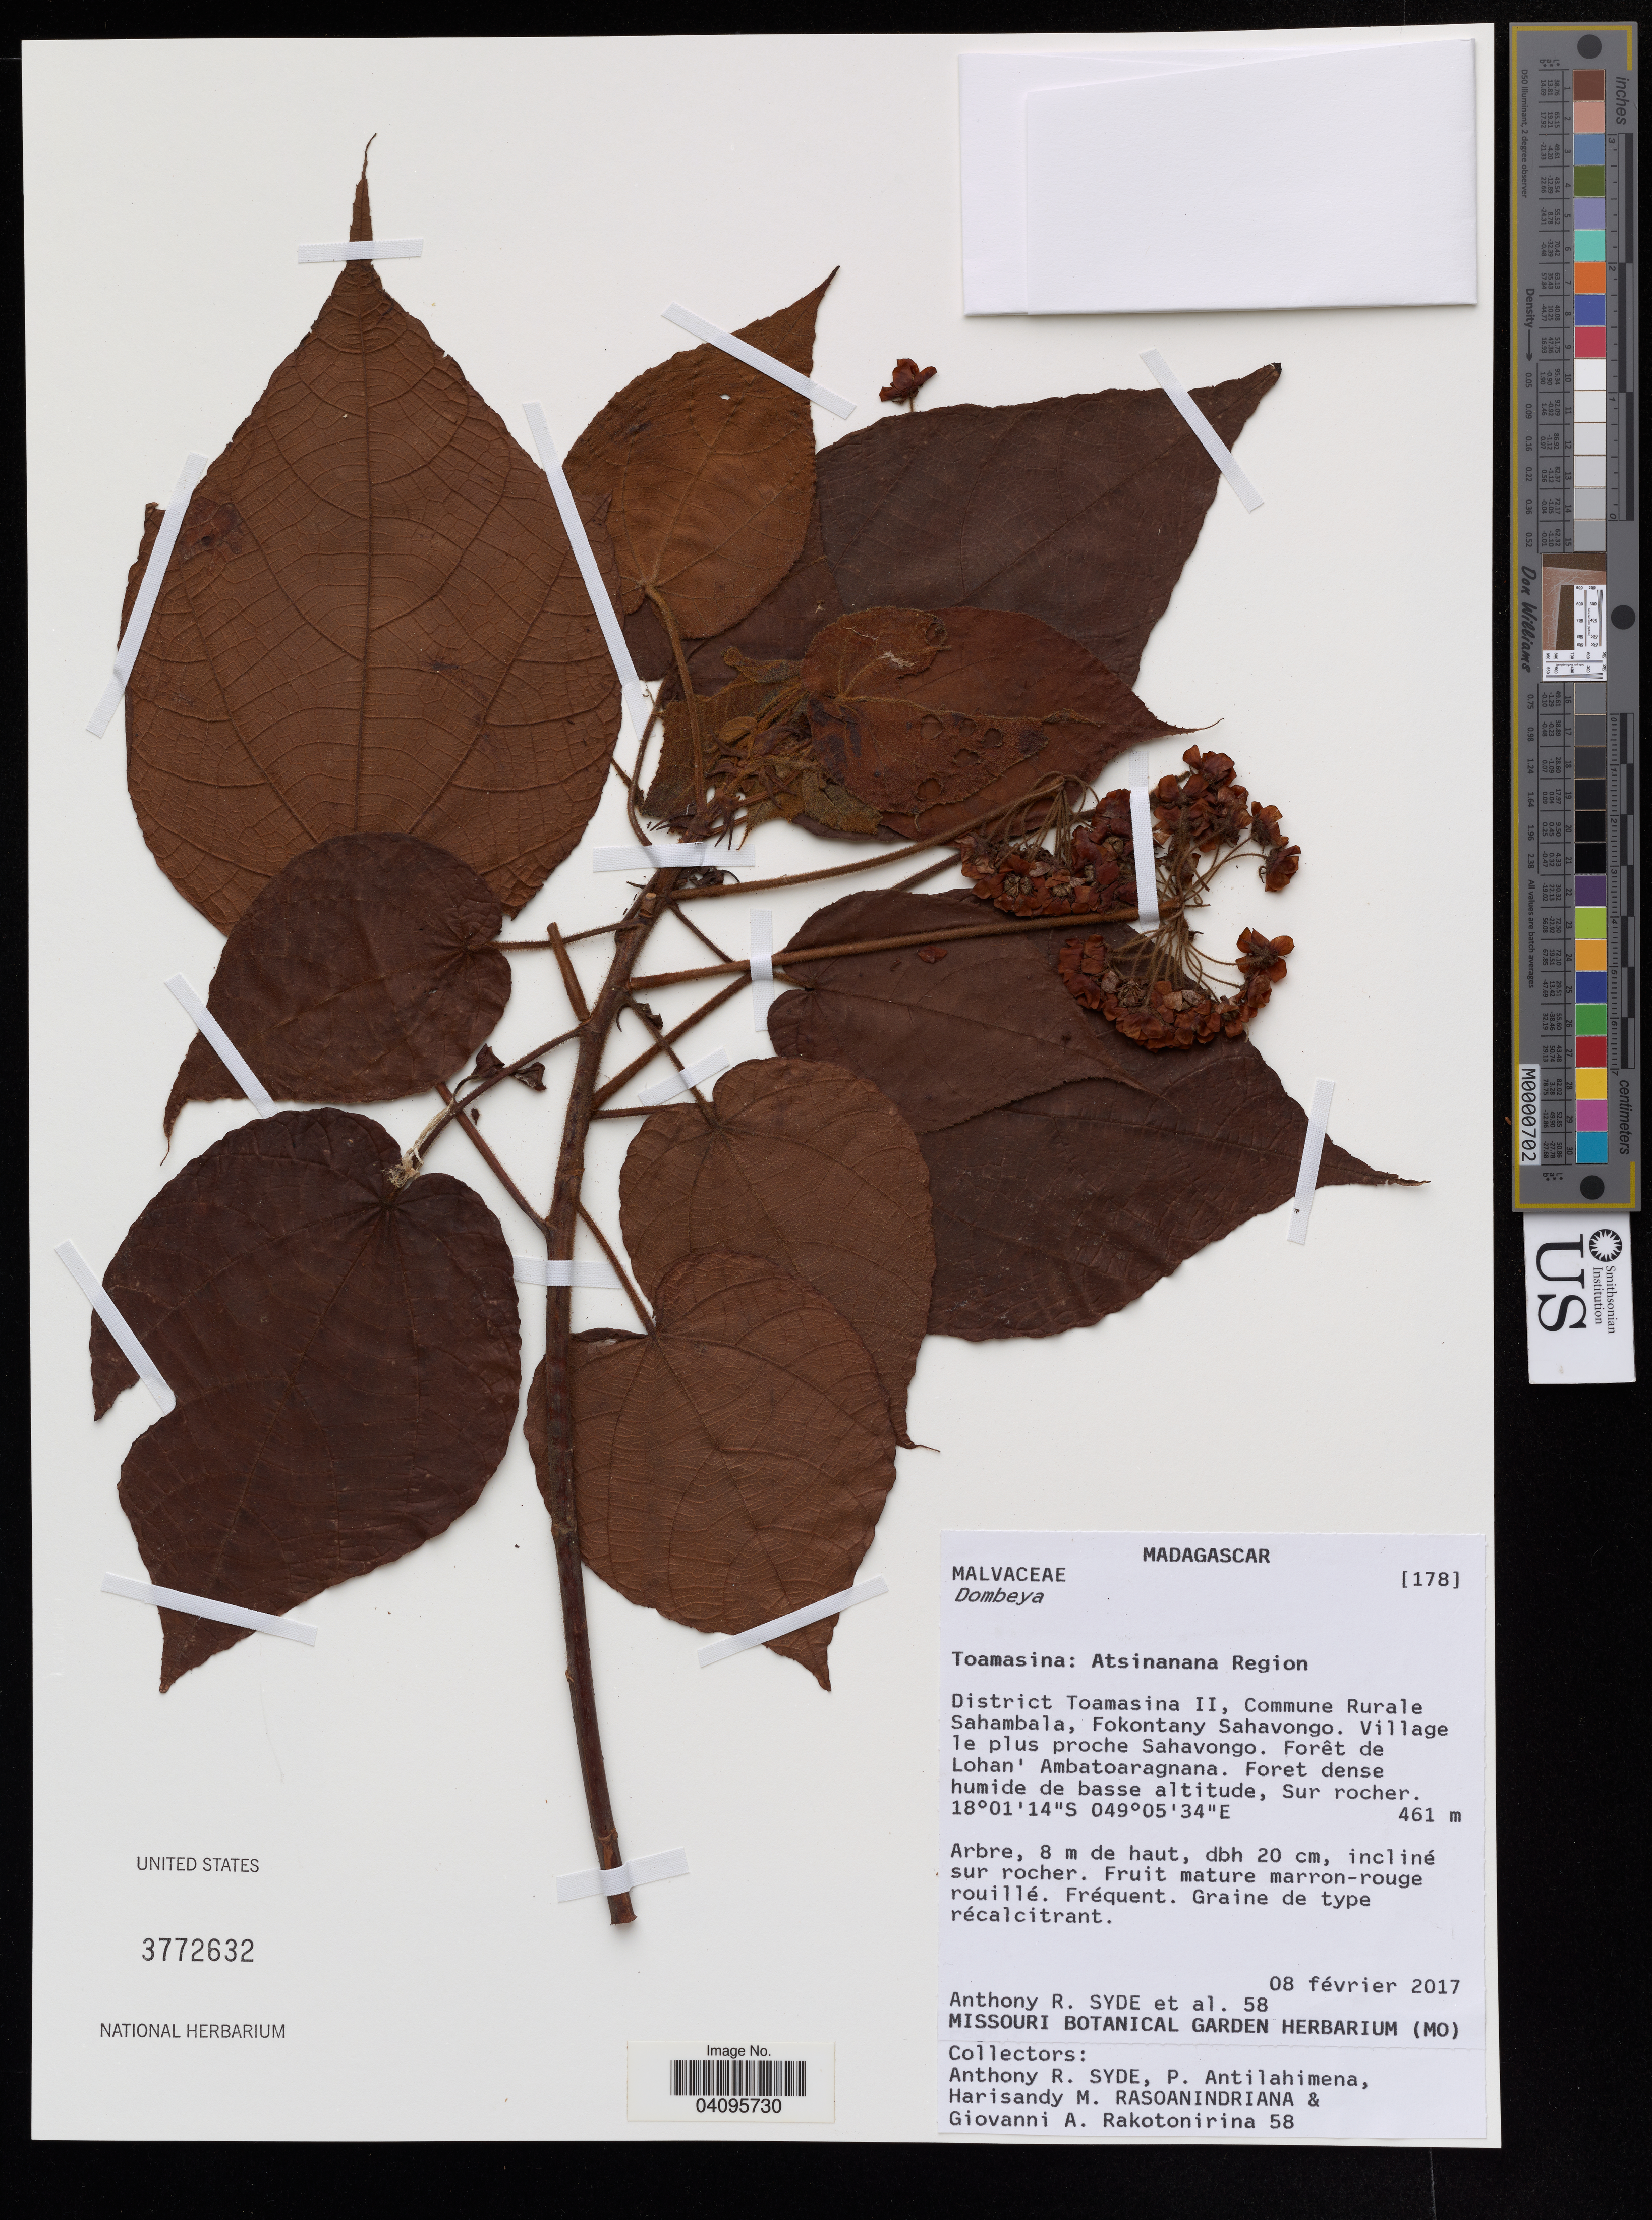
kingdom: Plantae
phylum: Tracheophyta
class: Magnoliopsida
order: Malvales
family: Malvaceae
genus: Dombeya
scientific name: Dombeya sp.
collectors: R. Anthony, P. Antilahimena, H. Rasoanindriana & G. Rakotonirina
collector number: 58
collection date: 2017-02-08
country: Madagascar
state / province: Toamasina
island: Madagascar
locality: Atsinanana Region. Toamasina II, commune Rurale Sahambala, Fokontany Sahavonga, Village le plus proche Sahavongo. Foret de Lohan' Ambatoaragnana.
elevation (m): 461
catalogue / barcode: US 3772632